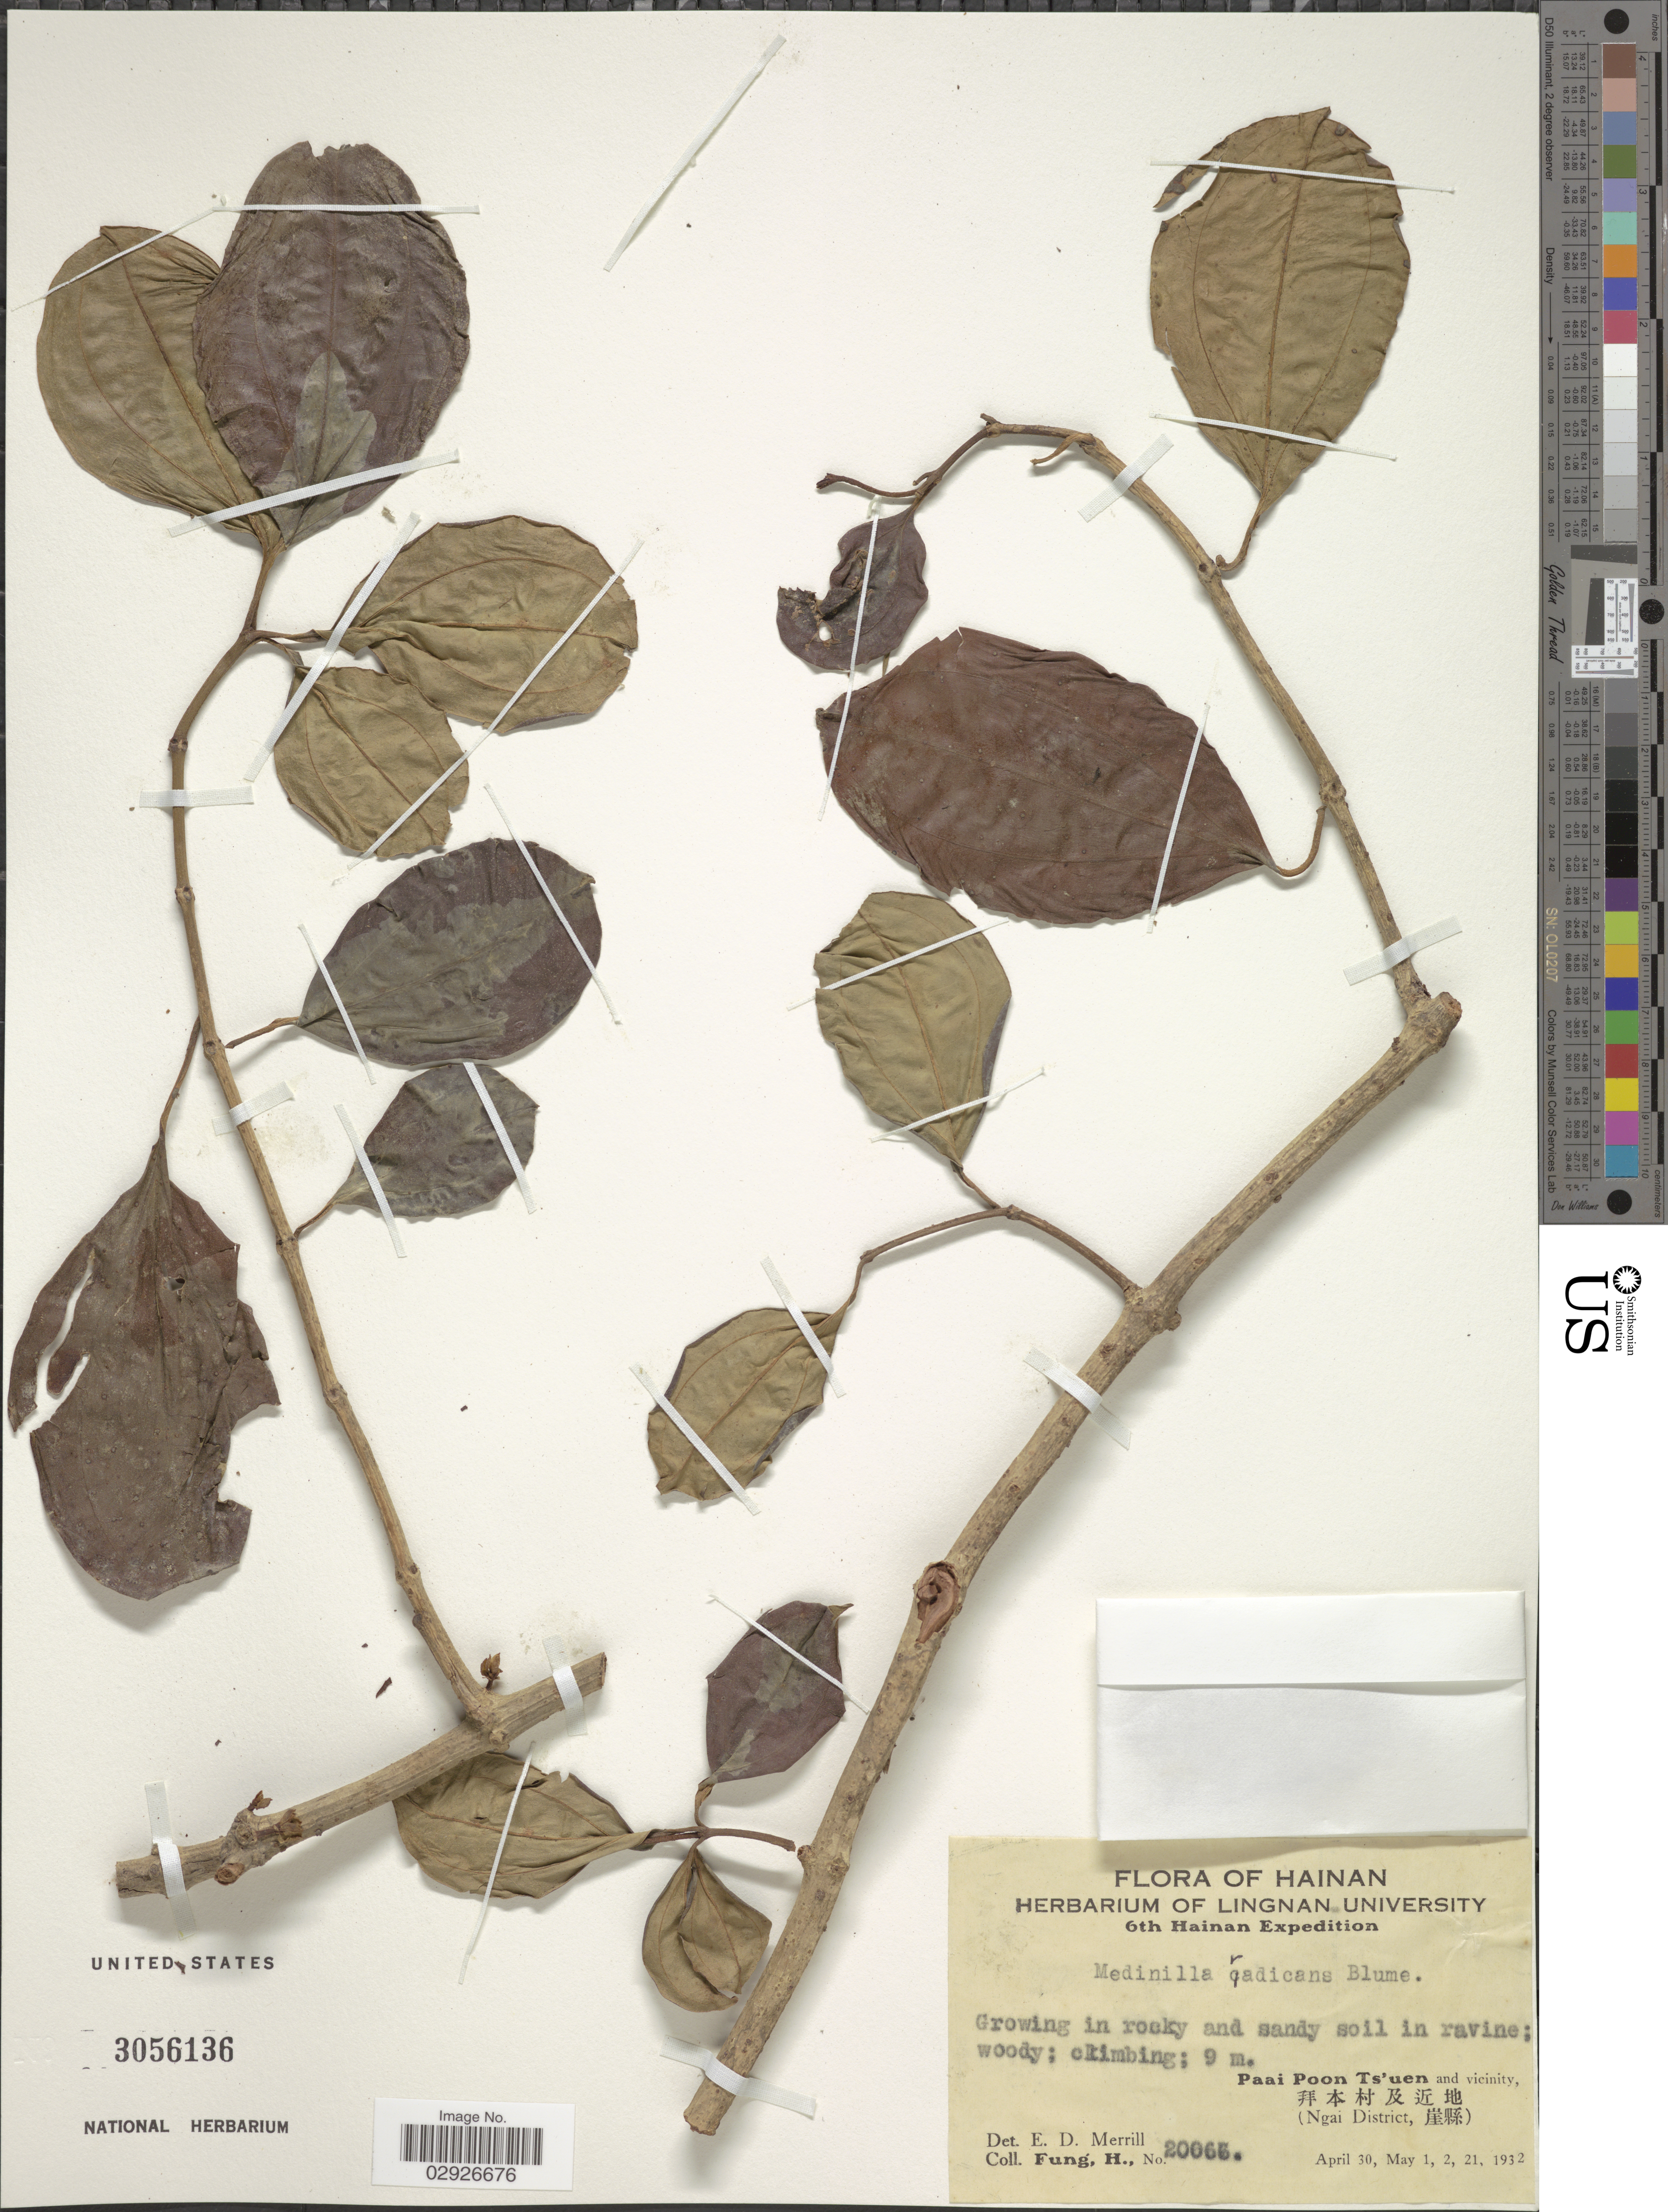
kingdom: Plantae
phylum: Tracheophyta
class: Magnoliopsida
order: Myrtales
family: Melastomataceae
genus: Medinilla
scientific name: Medinilla radicans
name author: (Blume) Blume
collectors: H. Fung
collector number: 20065*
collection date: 1932-04-30/1932-05-21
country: China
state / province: Hainan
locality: Paai Poon Ts'uen and vicinity. (Ngai District).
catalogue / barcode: US 3056136